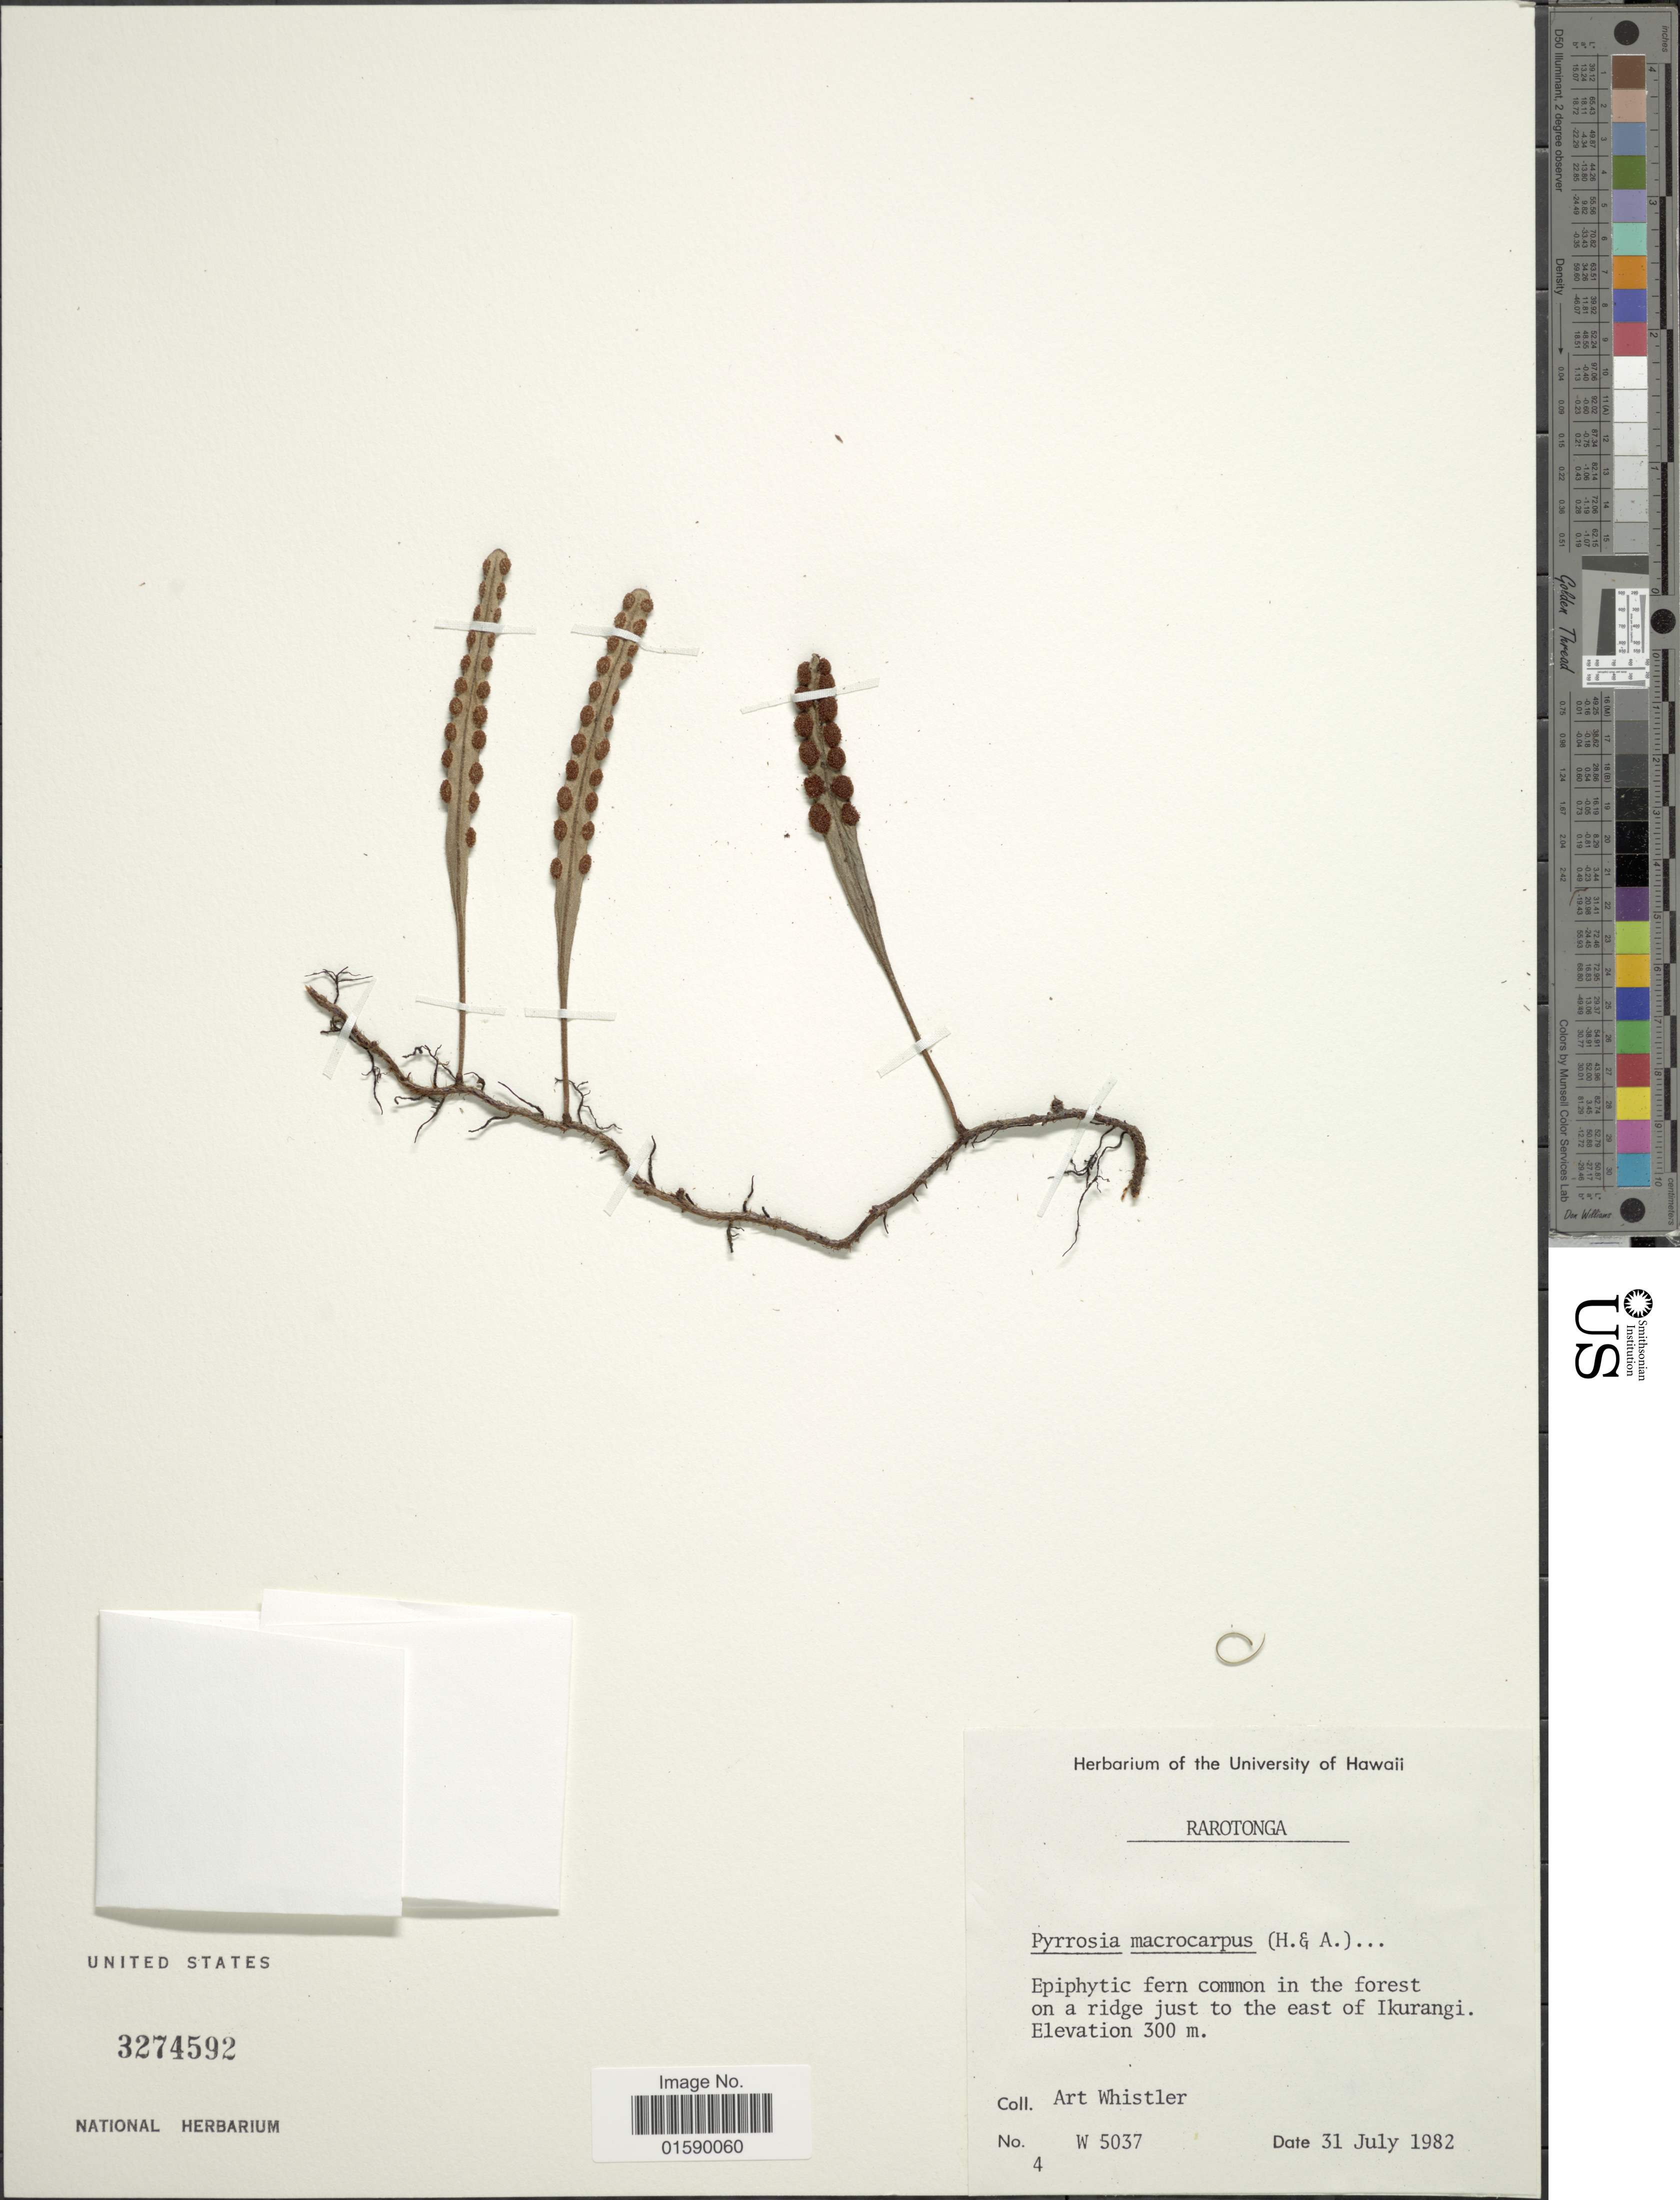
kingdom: Plantae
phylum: Tracheophyta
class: Polypodiopsida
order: Polypodiales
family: Polypodiaceae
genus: Pyrrosia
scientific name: Pyrrosia macrocarpa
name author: (Willd.) Kaulf.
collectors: A. Whistler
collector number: W4037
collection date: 1982-07-31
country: Cook Islands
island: Rarotonga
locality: on a ridge just to the east of Ikurangi.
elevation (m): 300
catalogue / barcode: US 3274592